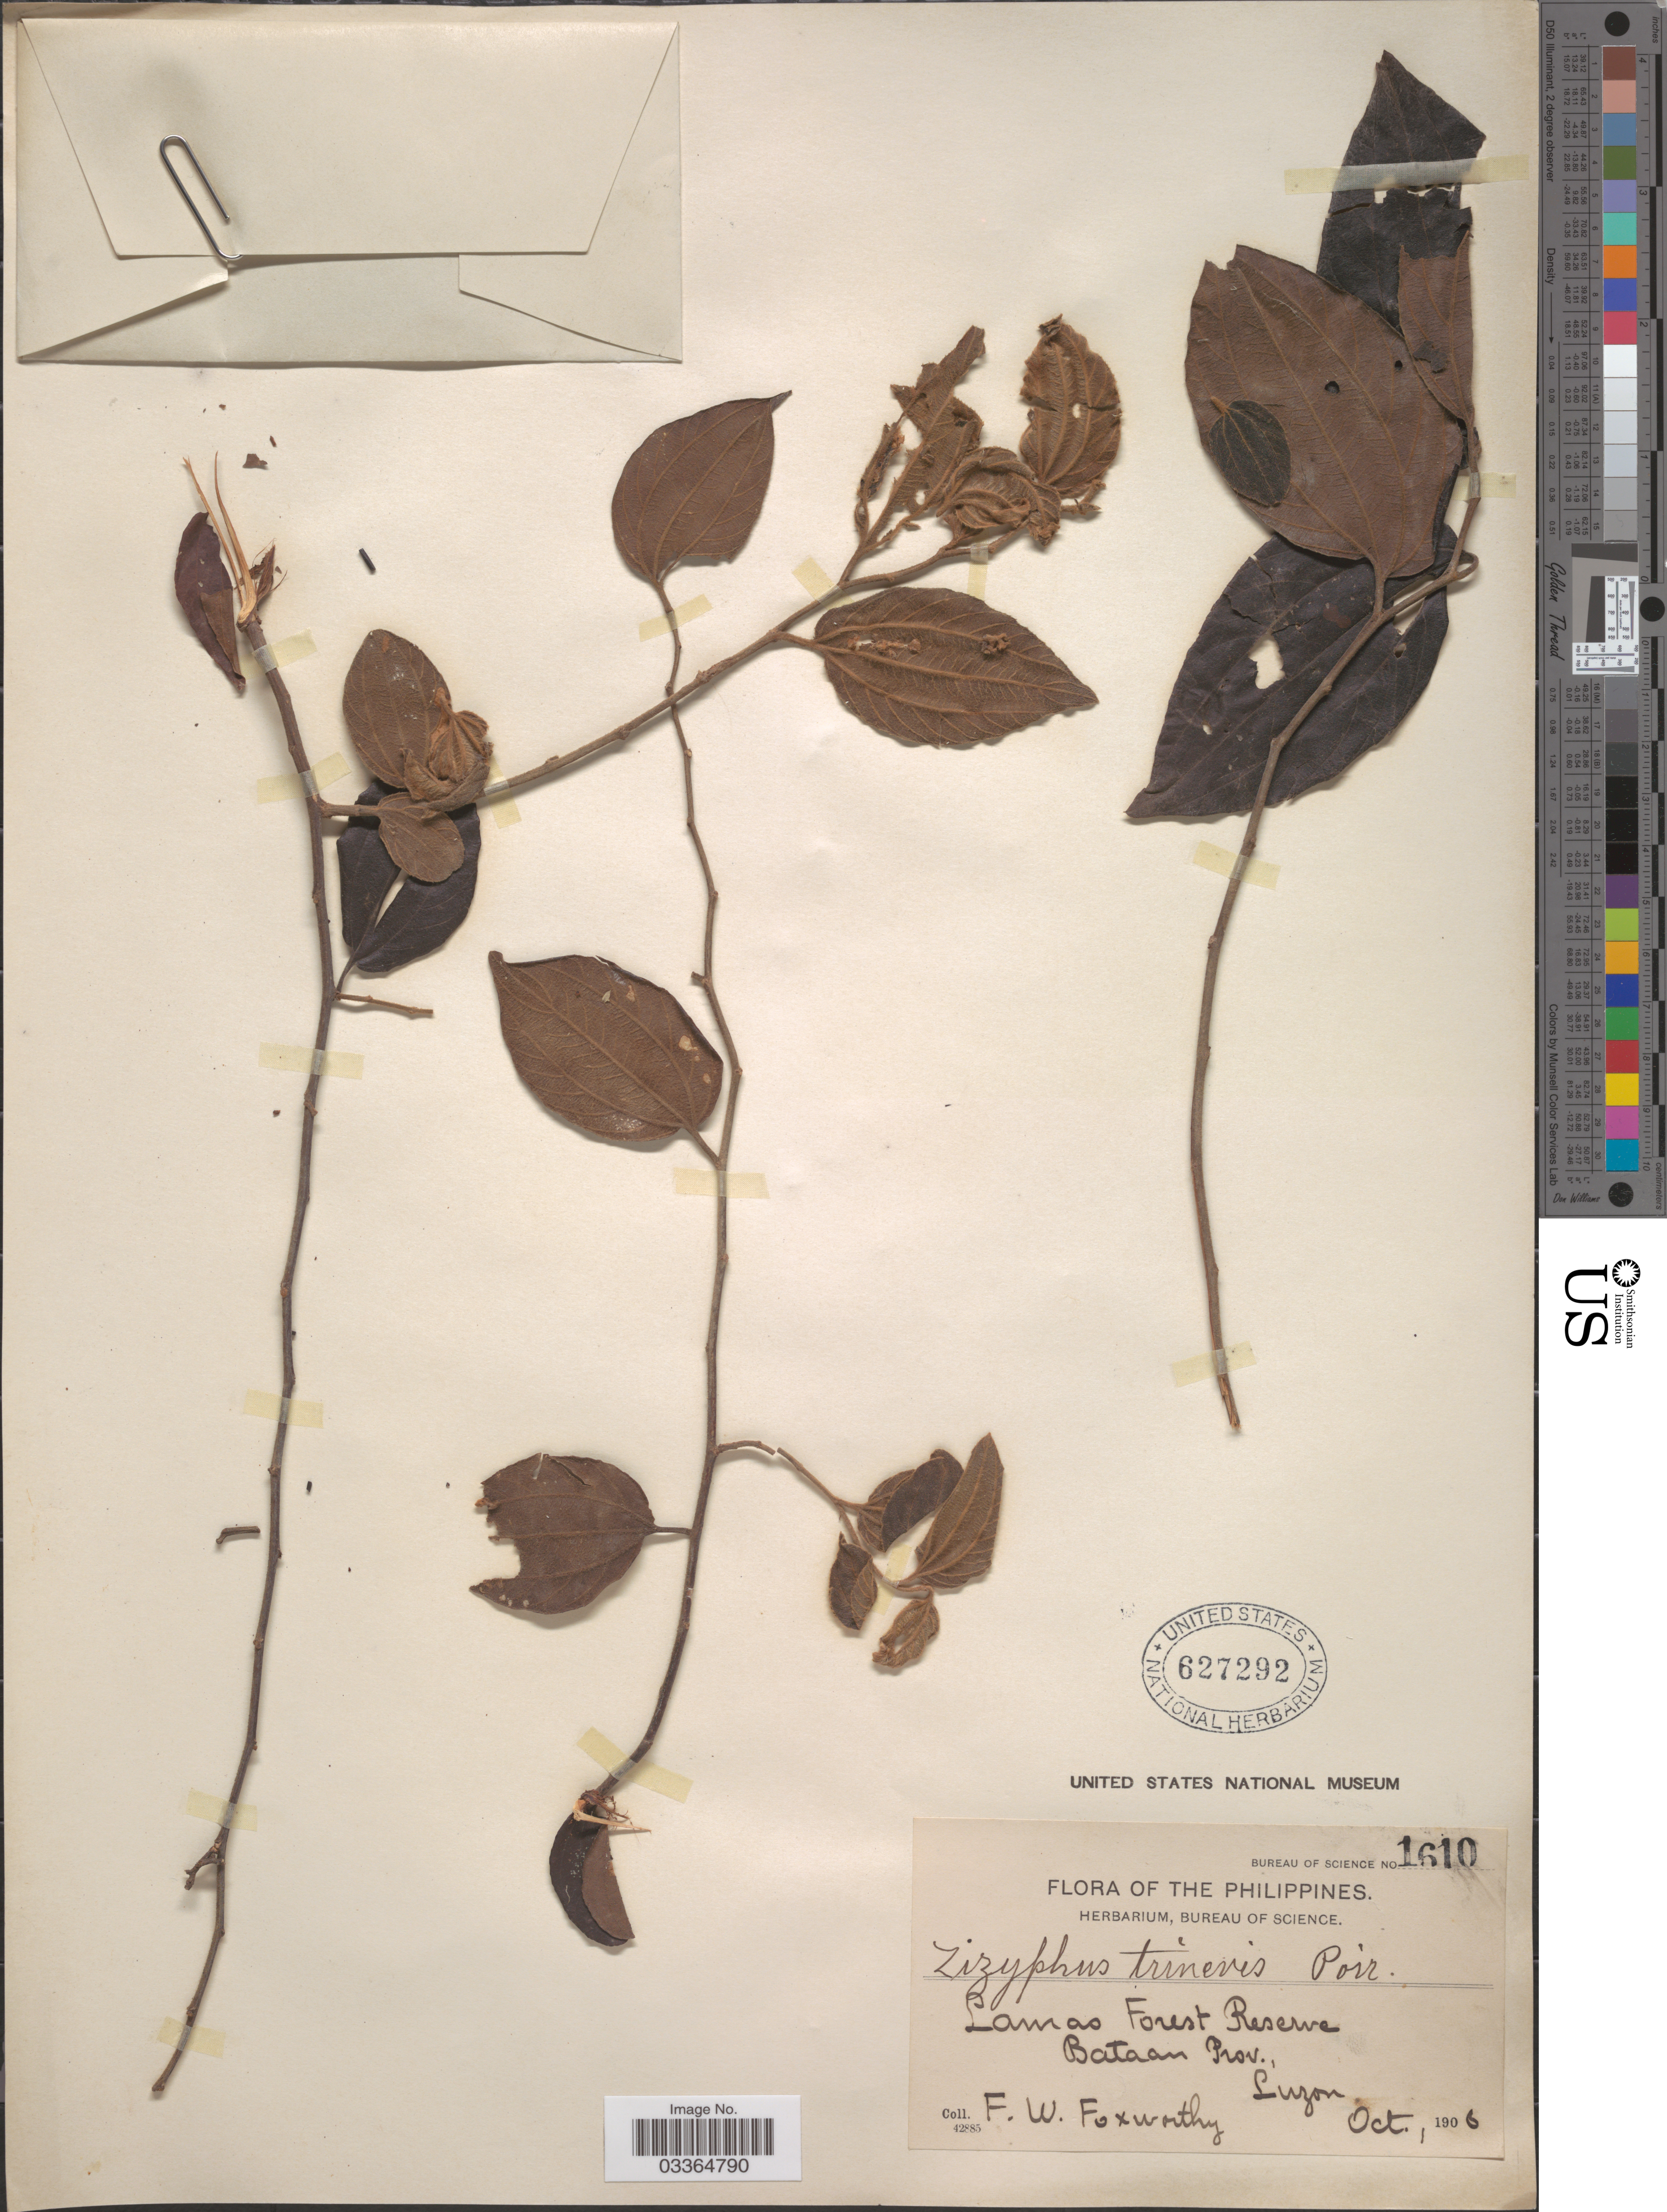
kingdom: Plantae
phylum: Tracheophyta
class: Magnoliopsida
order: Rosales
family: Rhamnaceae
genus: Ziziphus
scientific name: Ziziphus trinervia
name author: (Cav.) Poir.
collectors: F. W. Foxworthy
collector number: Bureau of Science 1610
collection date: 1906-10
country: Philippines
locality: Lamao Forest Reserve. Bataan Prov., Luzon.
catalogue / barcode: US 627292